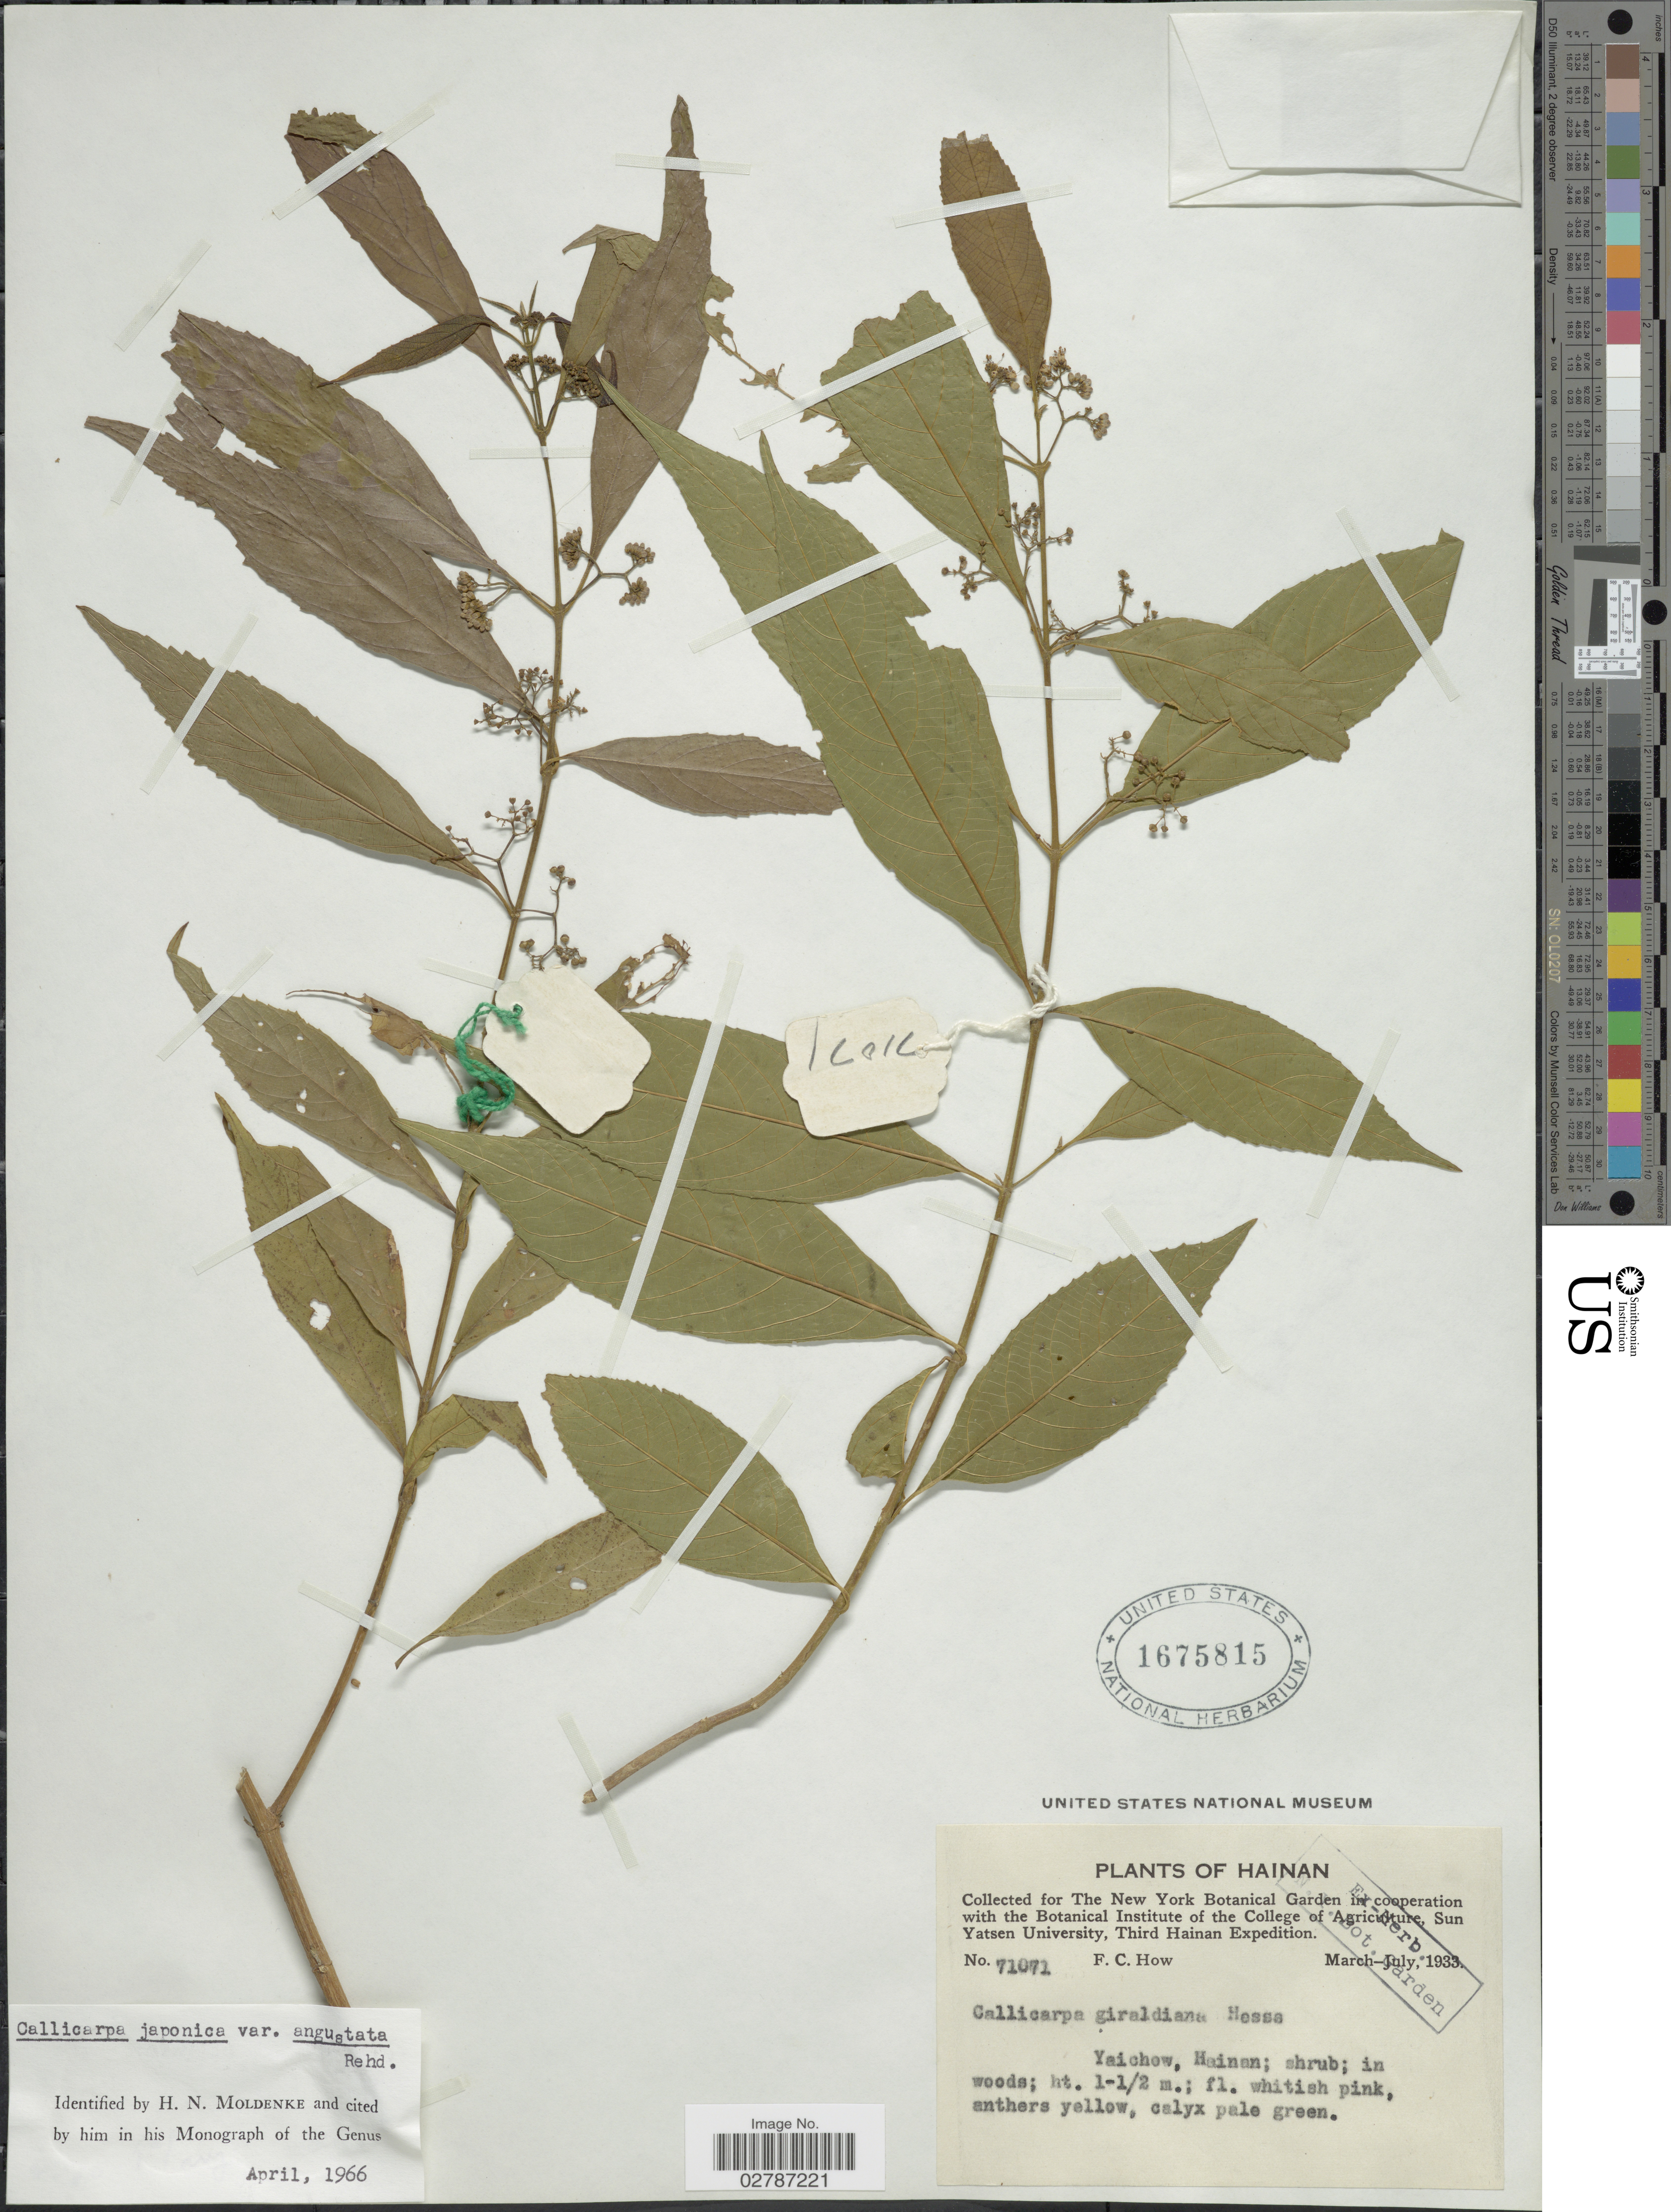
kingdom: Plantae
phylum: Tracheophyta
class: Magnoliopsida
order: Lamiales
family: Lamiaceae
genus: Callicarpa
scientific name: Callicarpa japonica var. angustata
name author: Rehder in Sarg.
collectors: F. C. How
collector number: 71071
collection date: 1933-03/1933-07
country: China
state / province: Hainan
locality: Yaichow.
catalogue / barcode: US 1675815